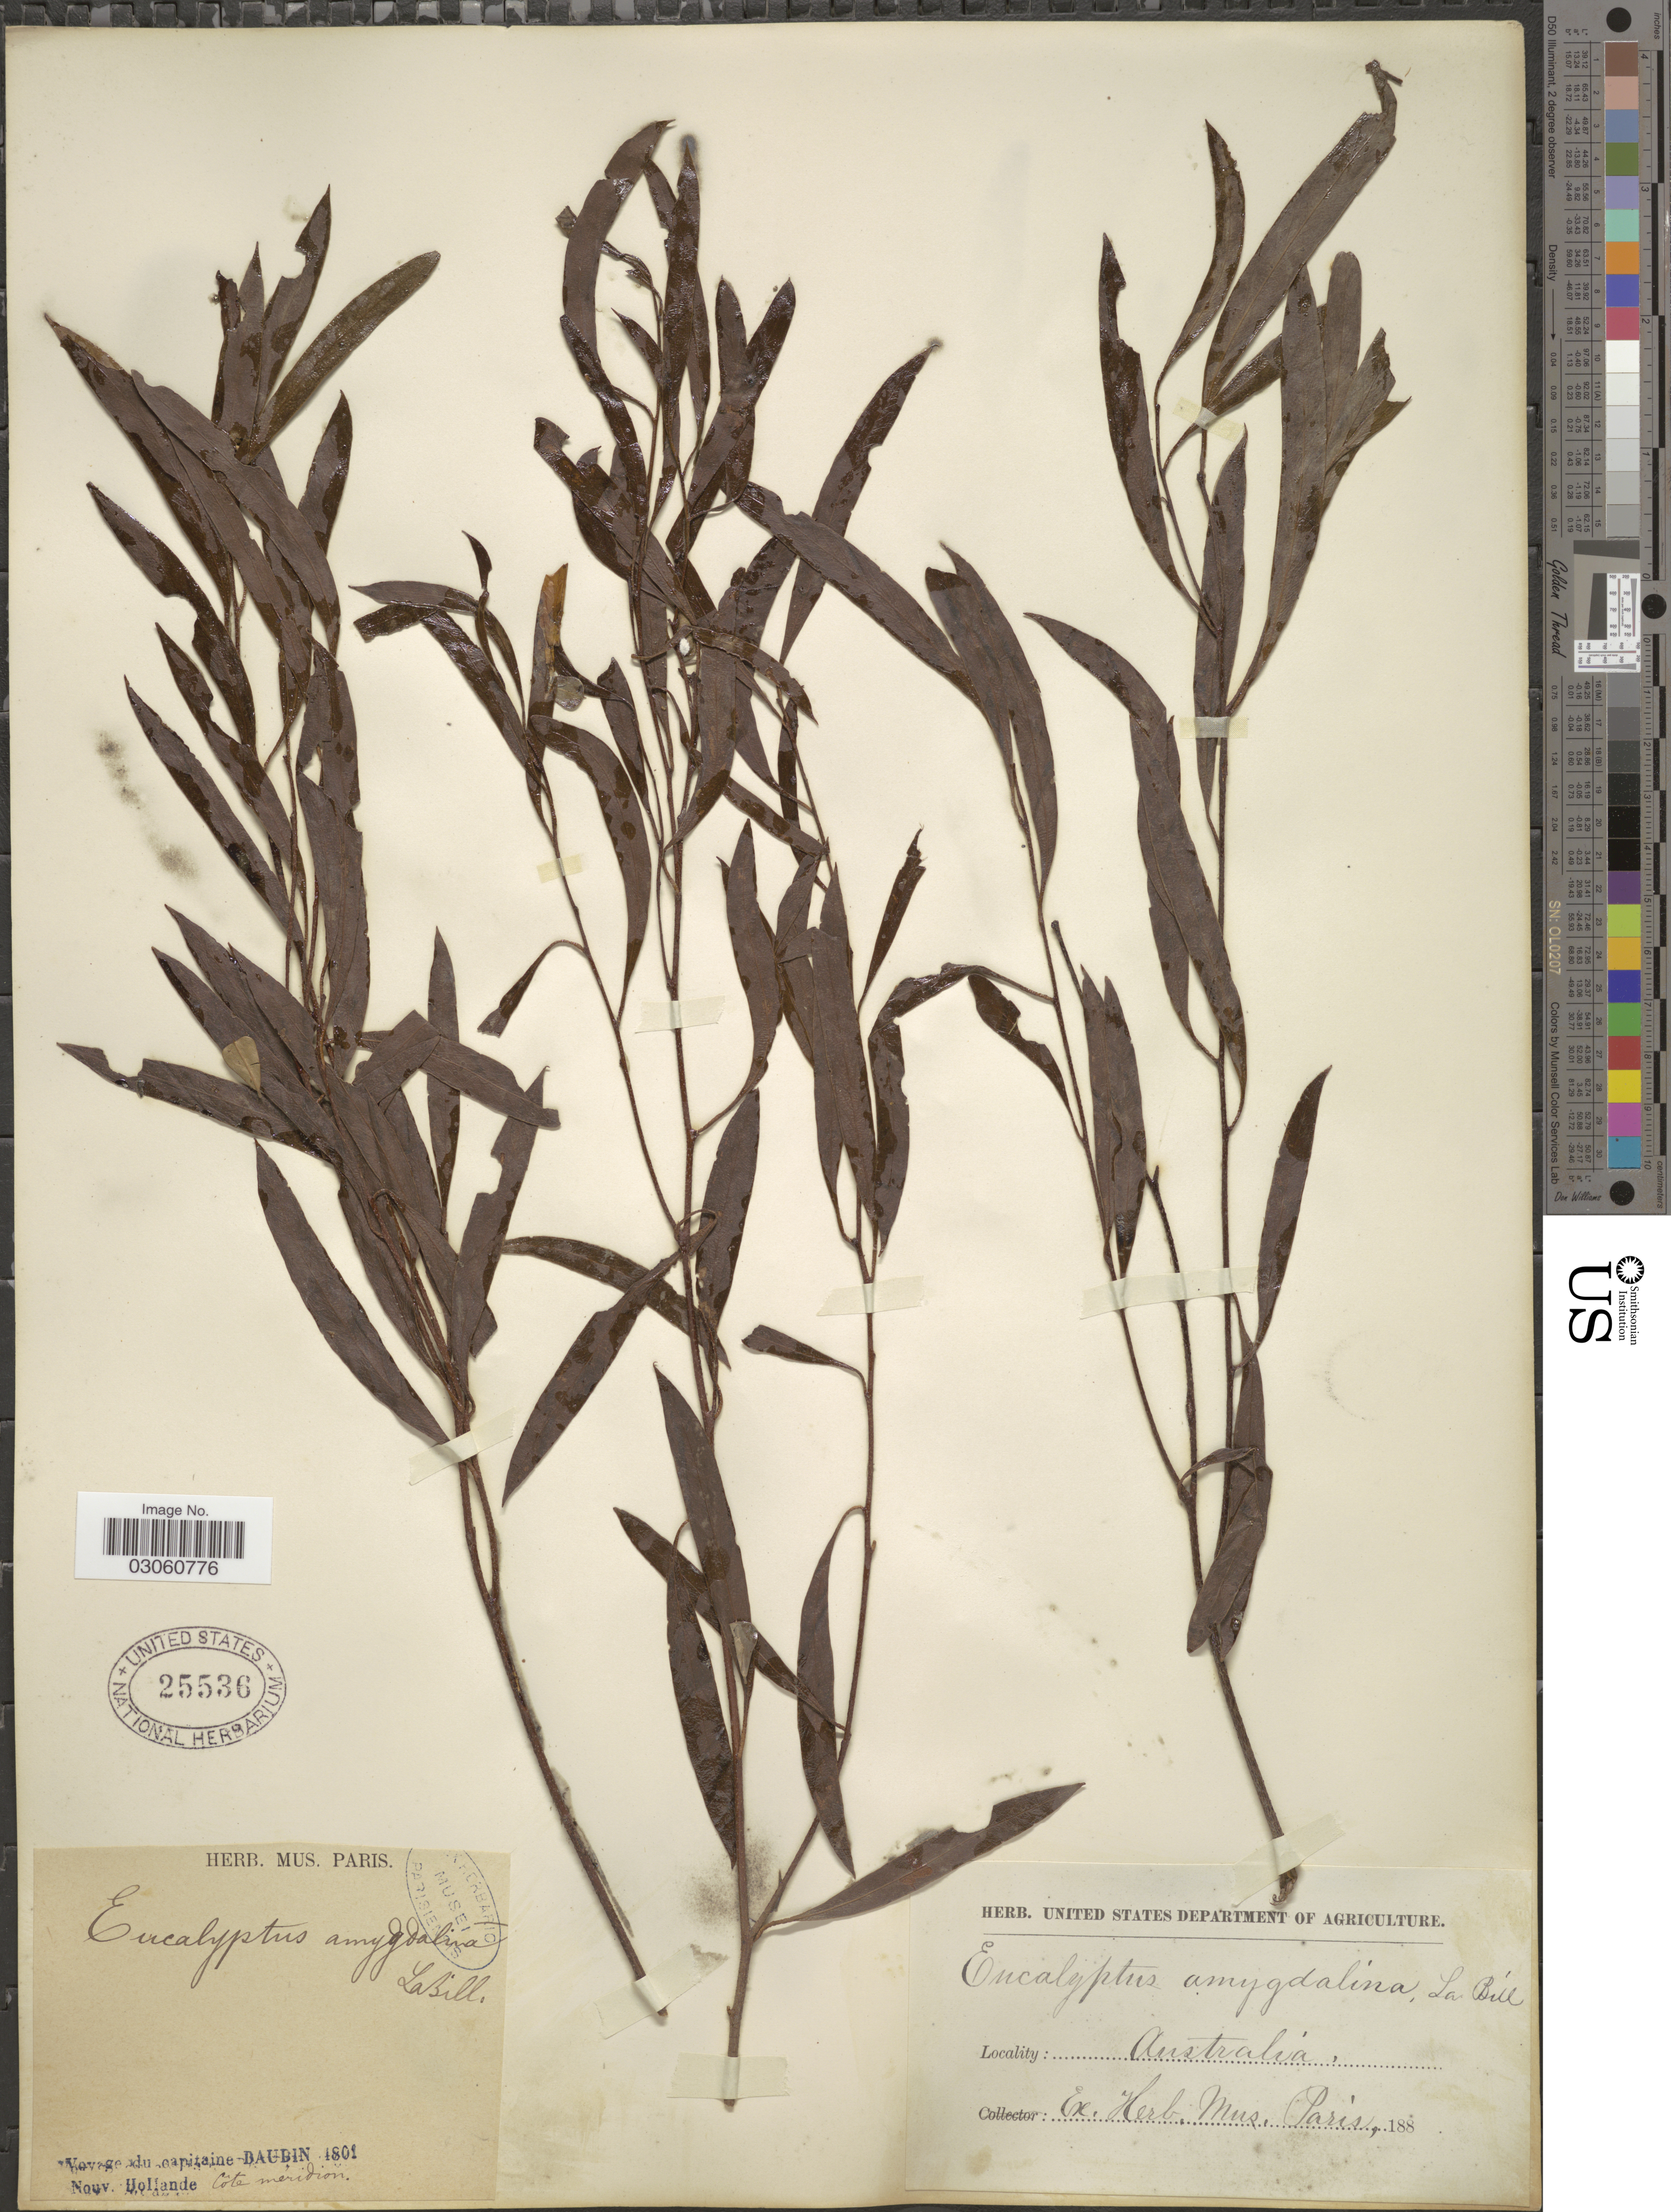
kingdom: Plantae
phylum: Tracheophyta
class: Magnoliopsida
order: Myrtales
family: Myrtaceae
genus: Eucalyptus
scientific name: Eucalyptus amygdalina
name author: Labill.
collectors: T. Baudin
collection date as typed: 188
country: Australia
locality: Nouv. Hollande. Cote Meridion.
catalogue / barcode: US 25536